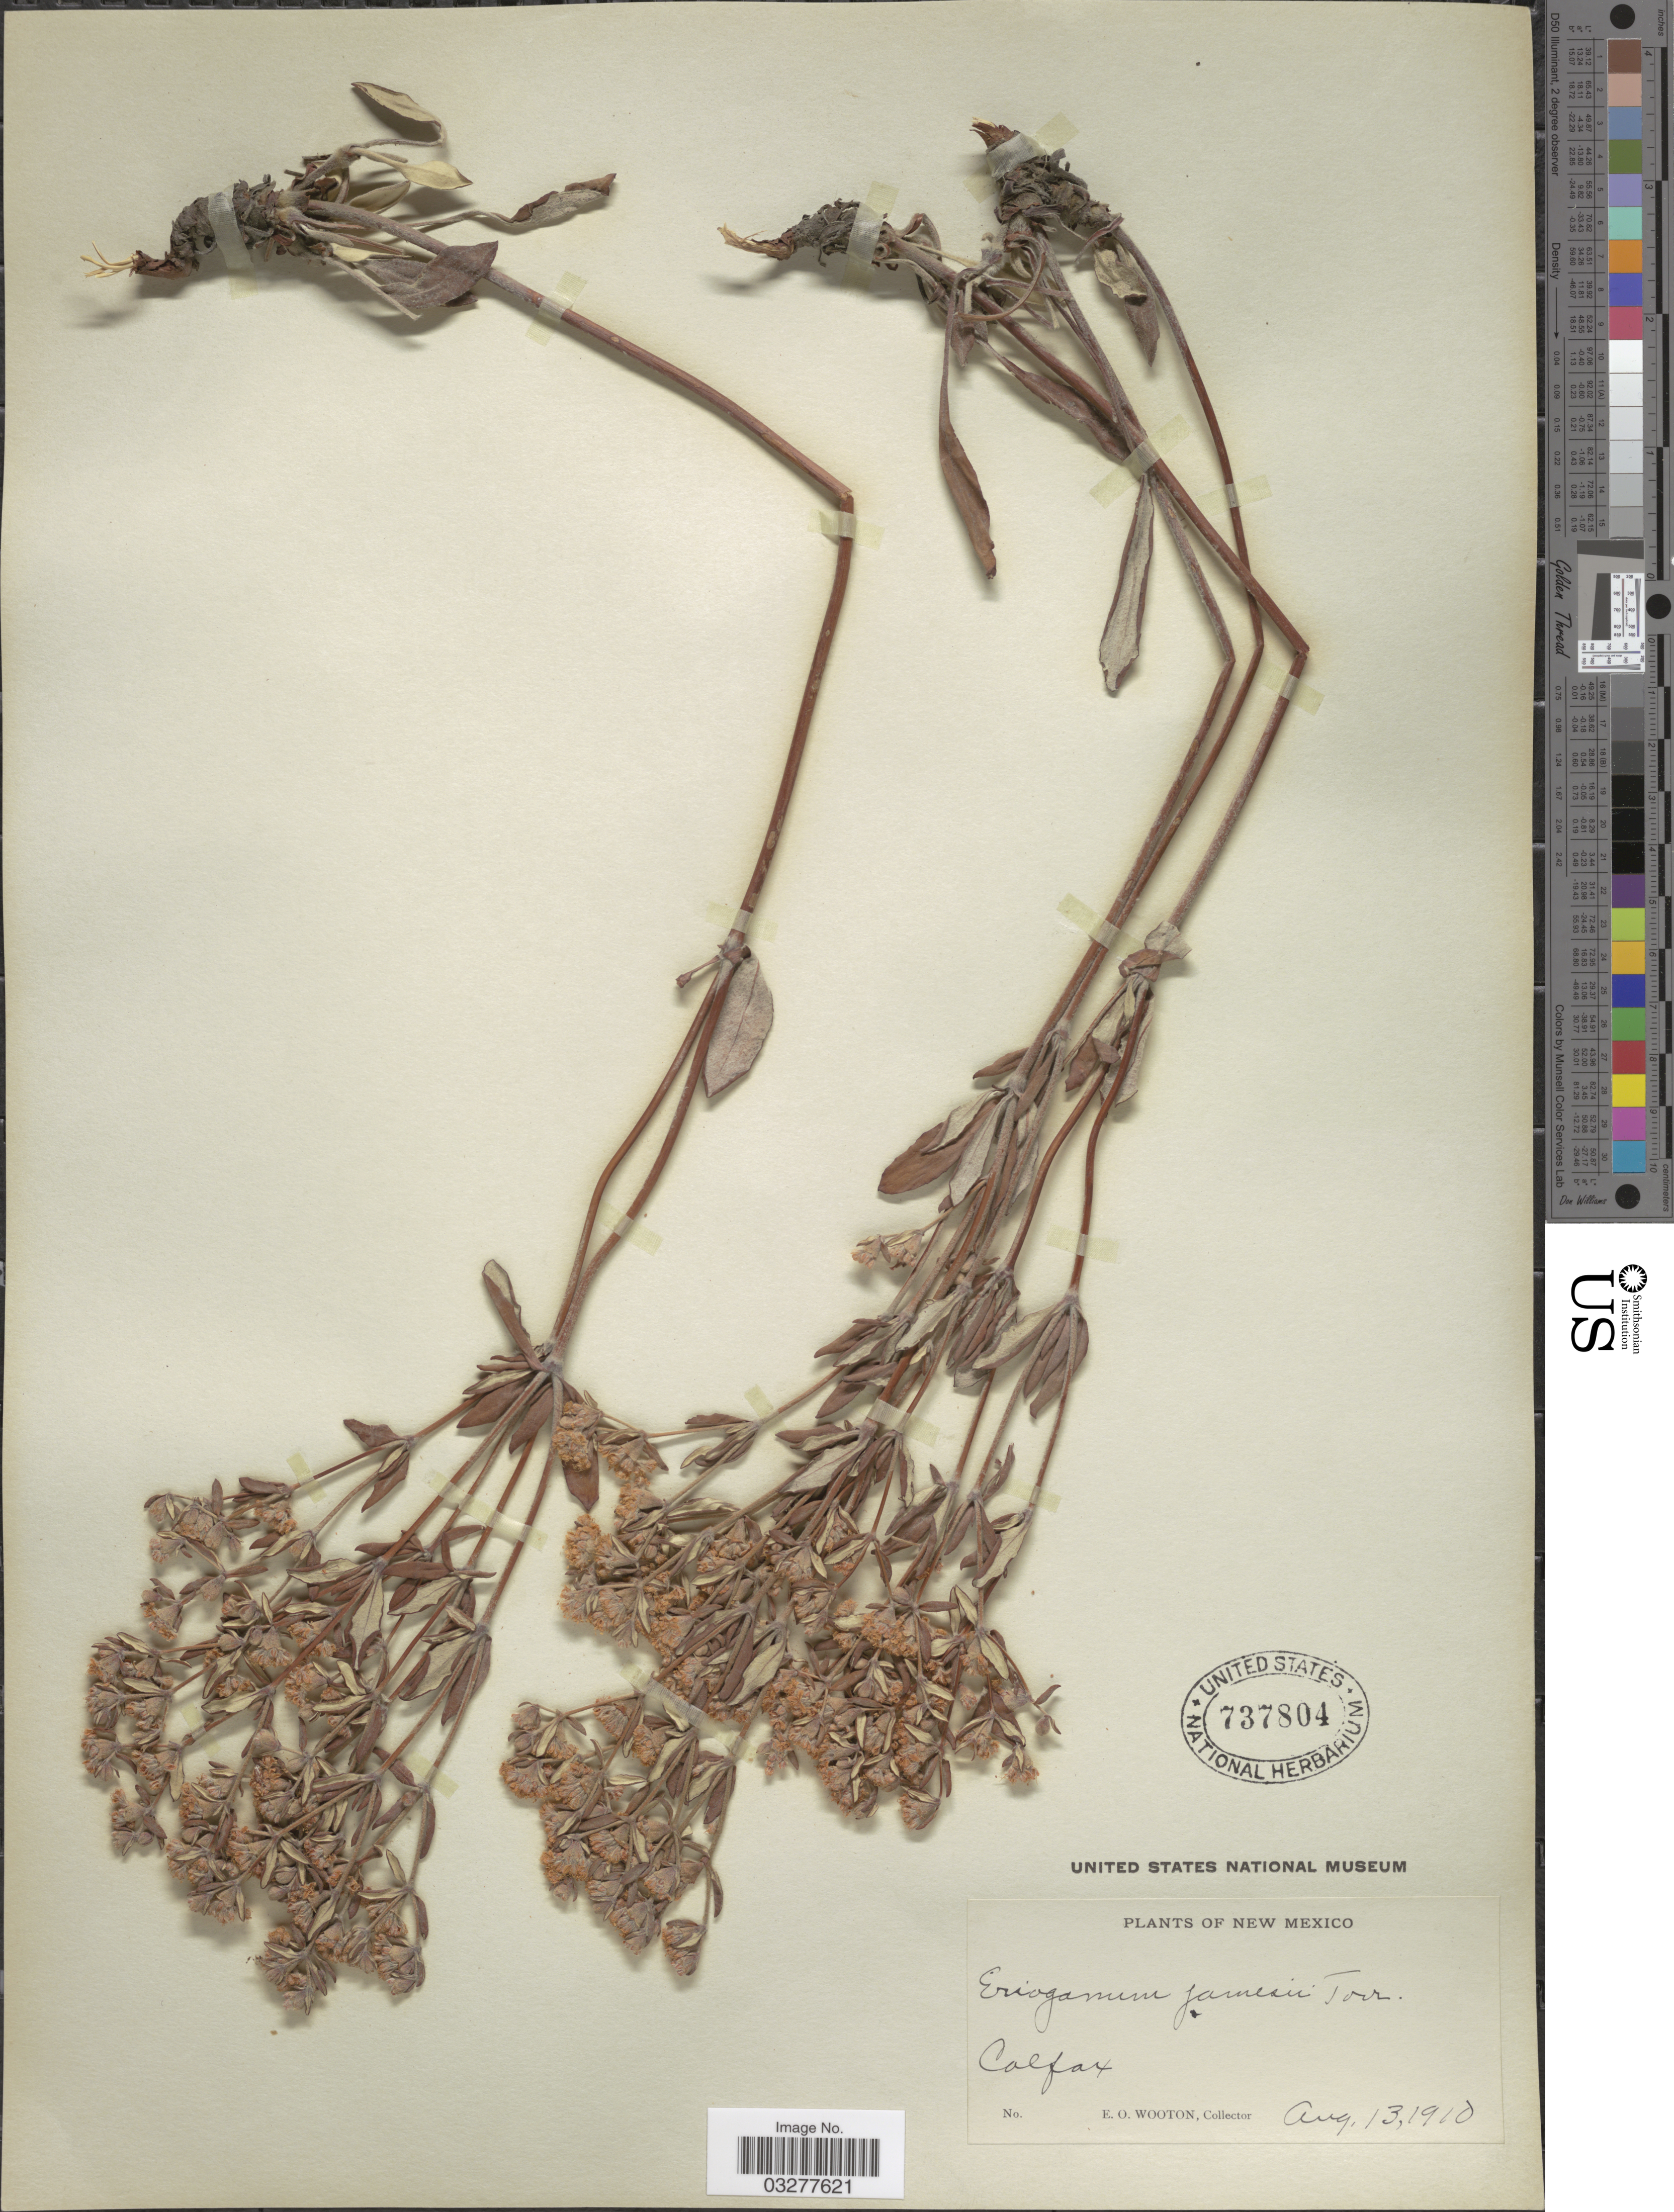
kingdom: Plantae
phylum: Tracheophyta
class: Magnoliopsida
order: Caryophyllales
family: Polygonaceae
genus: Eriogonum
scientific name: Eriogonum jamesii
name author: Benth.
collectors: E. O. Wooton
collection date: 1910-08-13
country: United States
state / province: New Mexico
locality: Colfax.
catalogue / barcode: US 737804